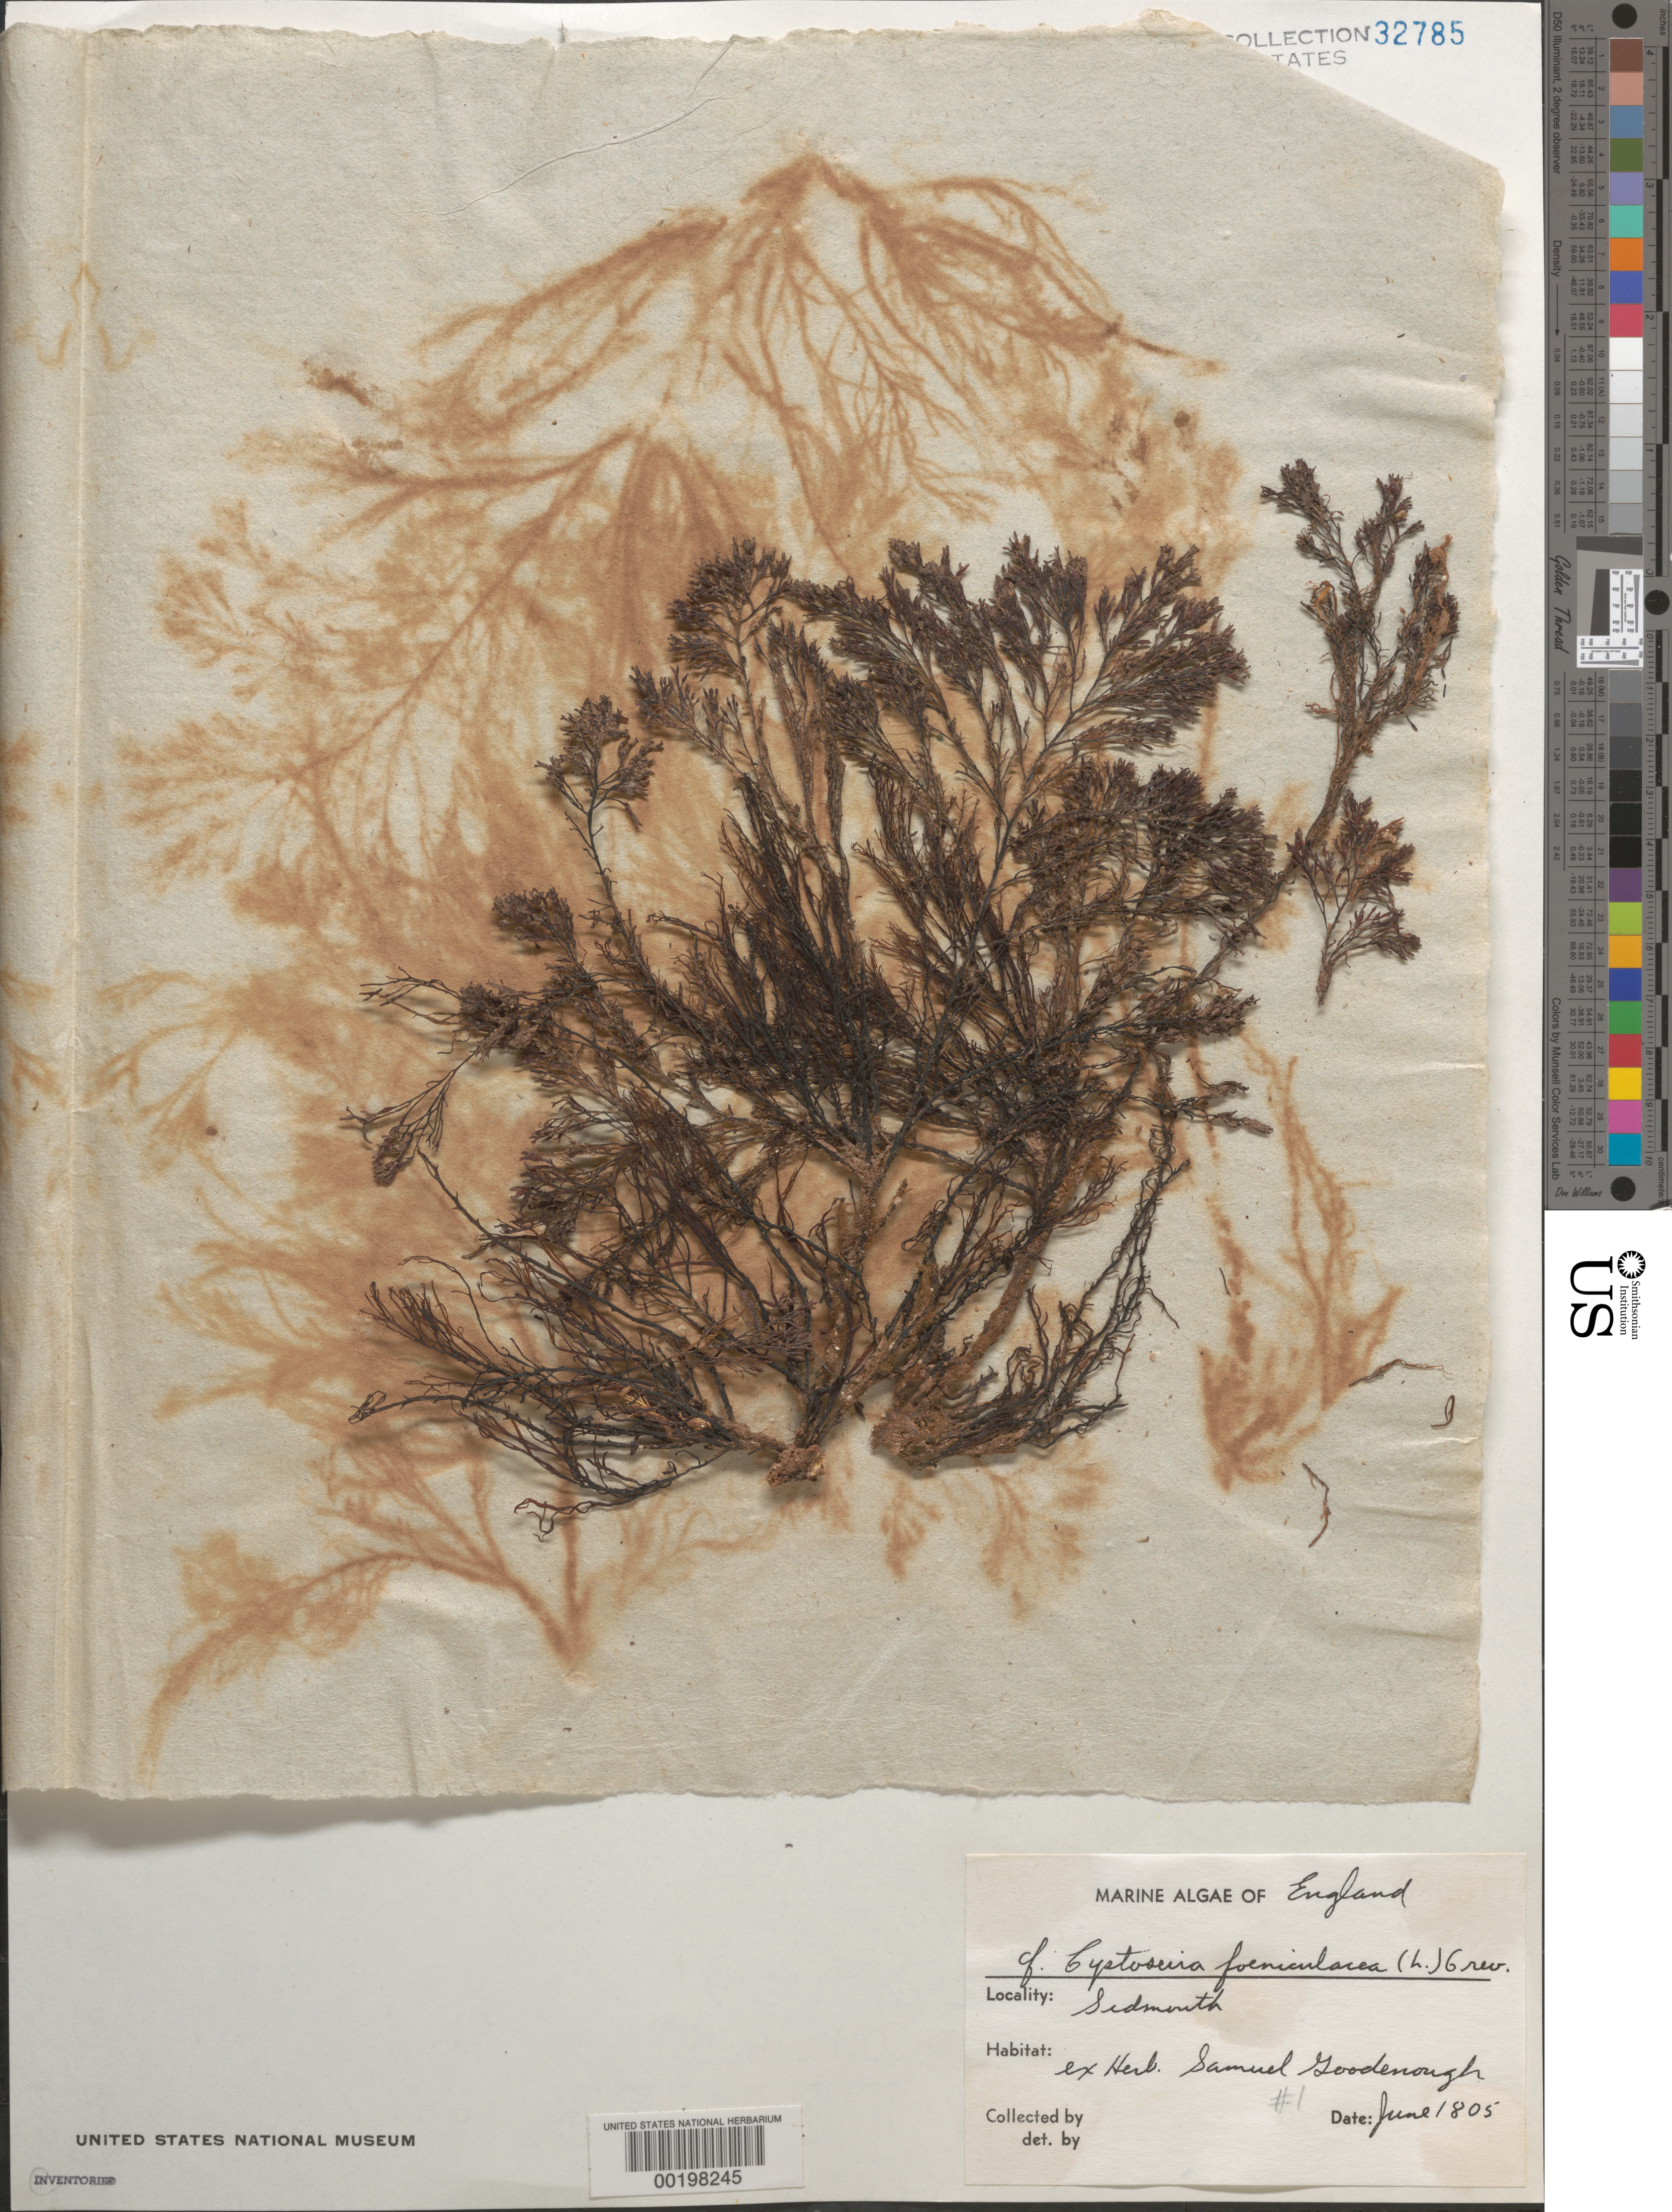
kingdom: Chromista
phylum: Ochrophyta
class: Phaeophyceae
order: Fucales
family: Sargassaceae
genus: Cystoseira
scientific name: Cystoseira foeniculacea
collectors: S. Goodenough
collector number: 1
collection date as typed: Jun 1805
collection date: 1805-06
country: United Kingdom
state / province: England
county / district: Devon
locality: Sidmouth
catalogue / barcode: US 32785